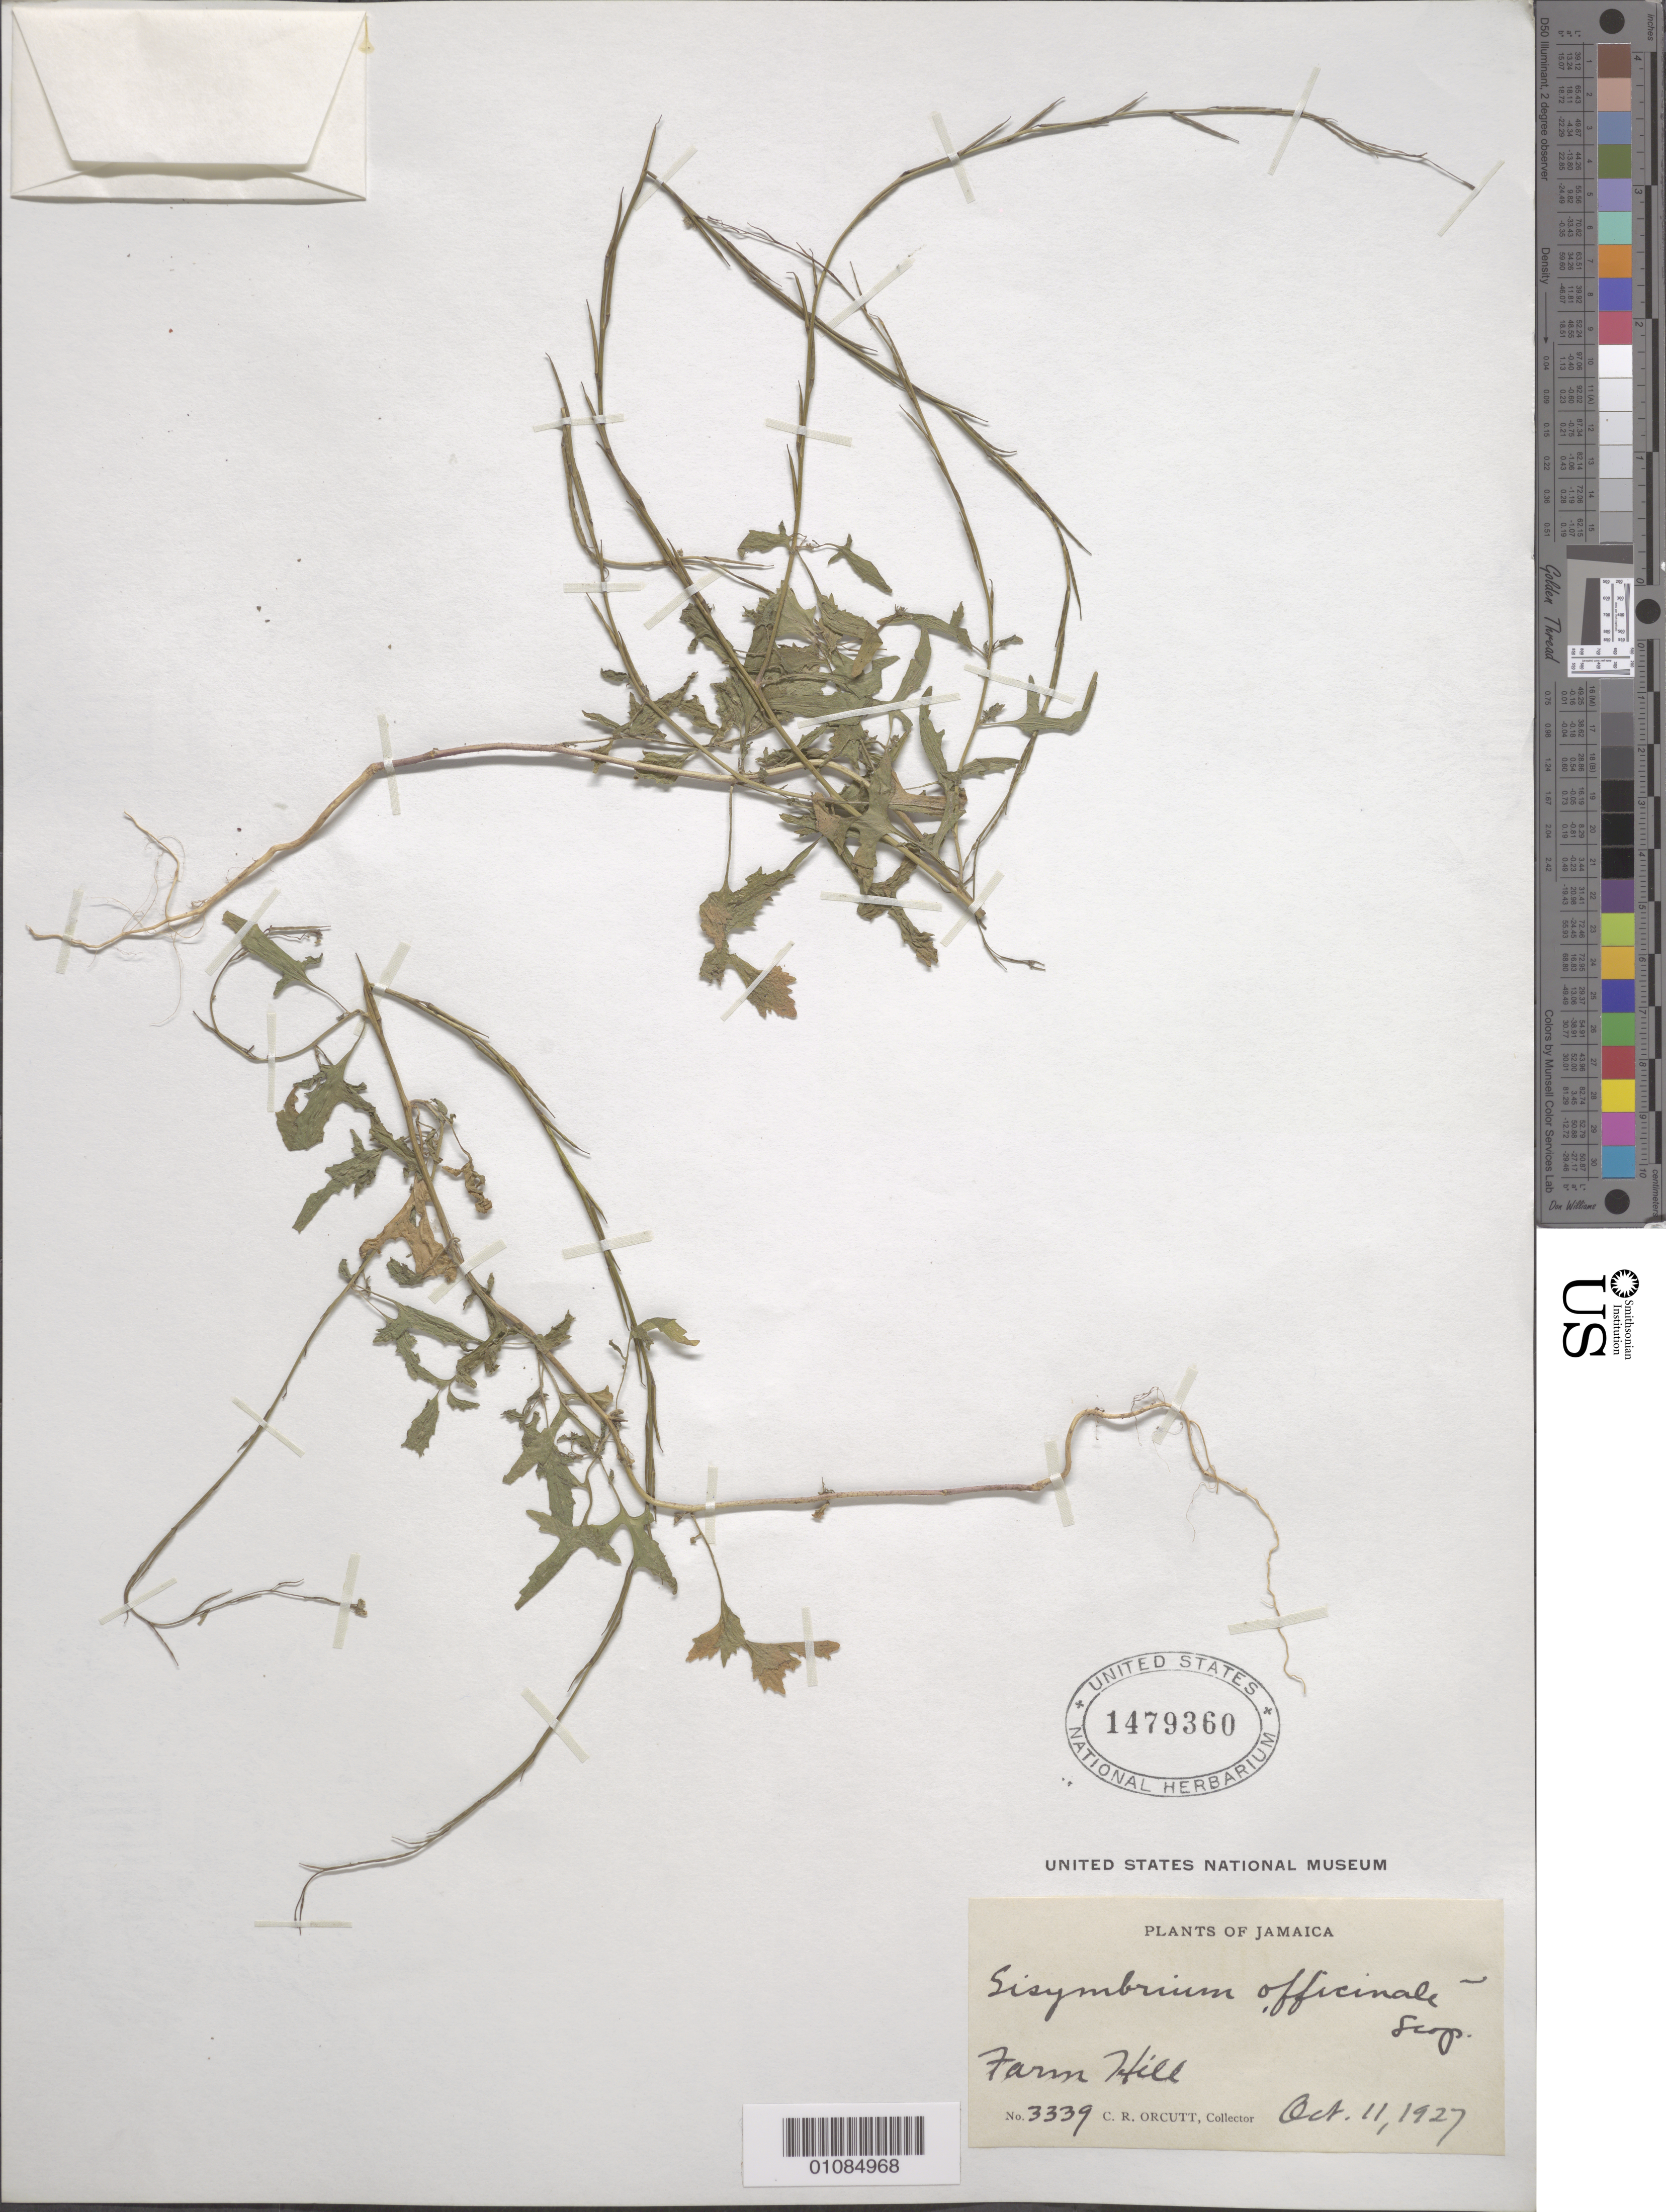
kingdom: Plantae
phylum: Tracheophyta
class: Magnoliopsida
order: Brassicales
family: Brassicaceae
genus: Sisymbrium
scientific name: Sisymbrium officinale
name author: (L.) Scop.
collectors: C. R. Orcutt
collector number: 3339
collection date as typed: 11 Oct 1927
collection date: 1927-10-11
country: Jamaica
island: Jamaica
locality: Farm Hill.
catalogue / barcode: US 1479360